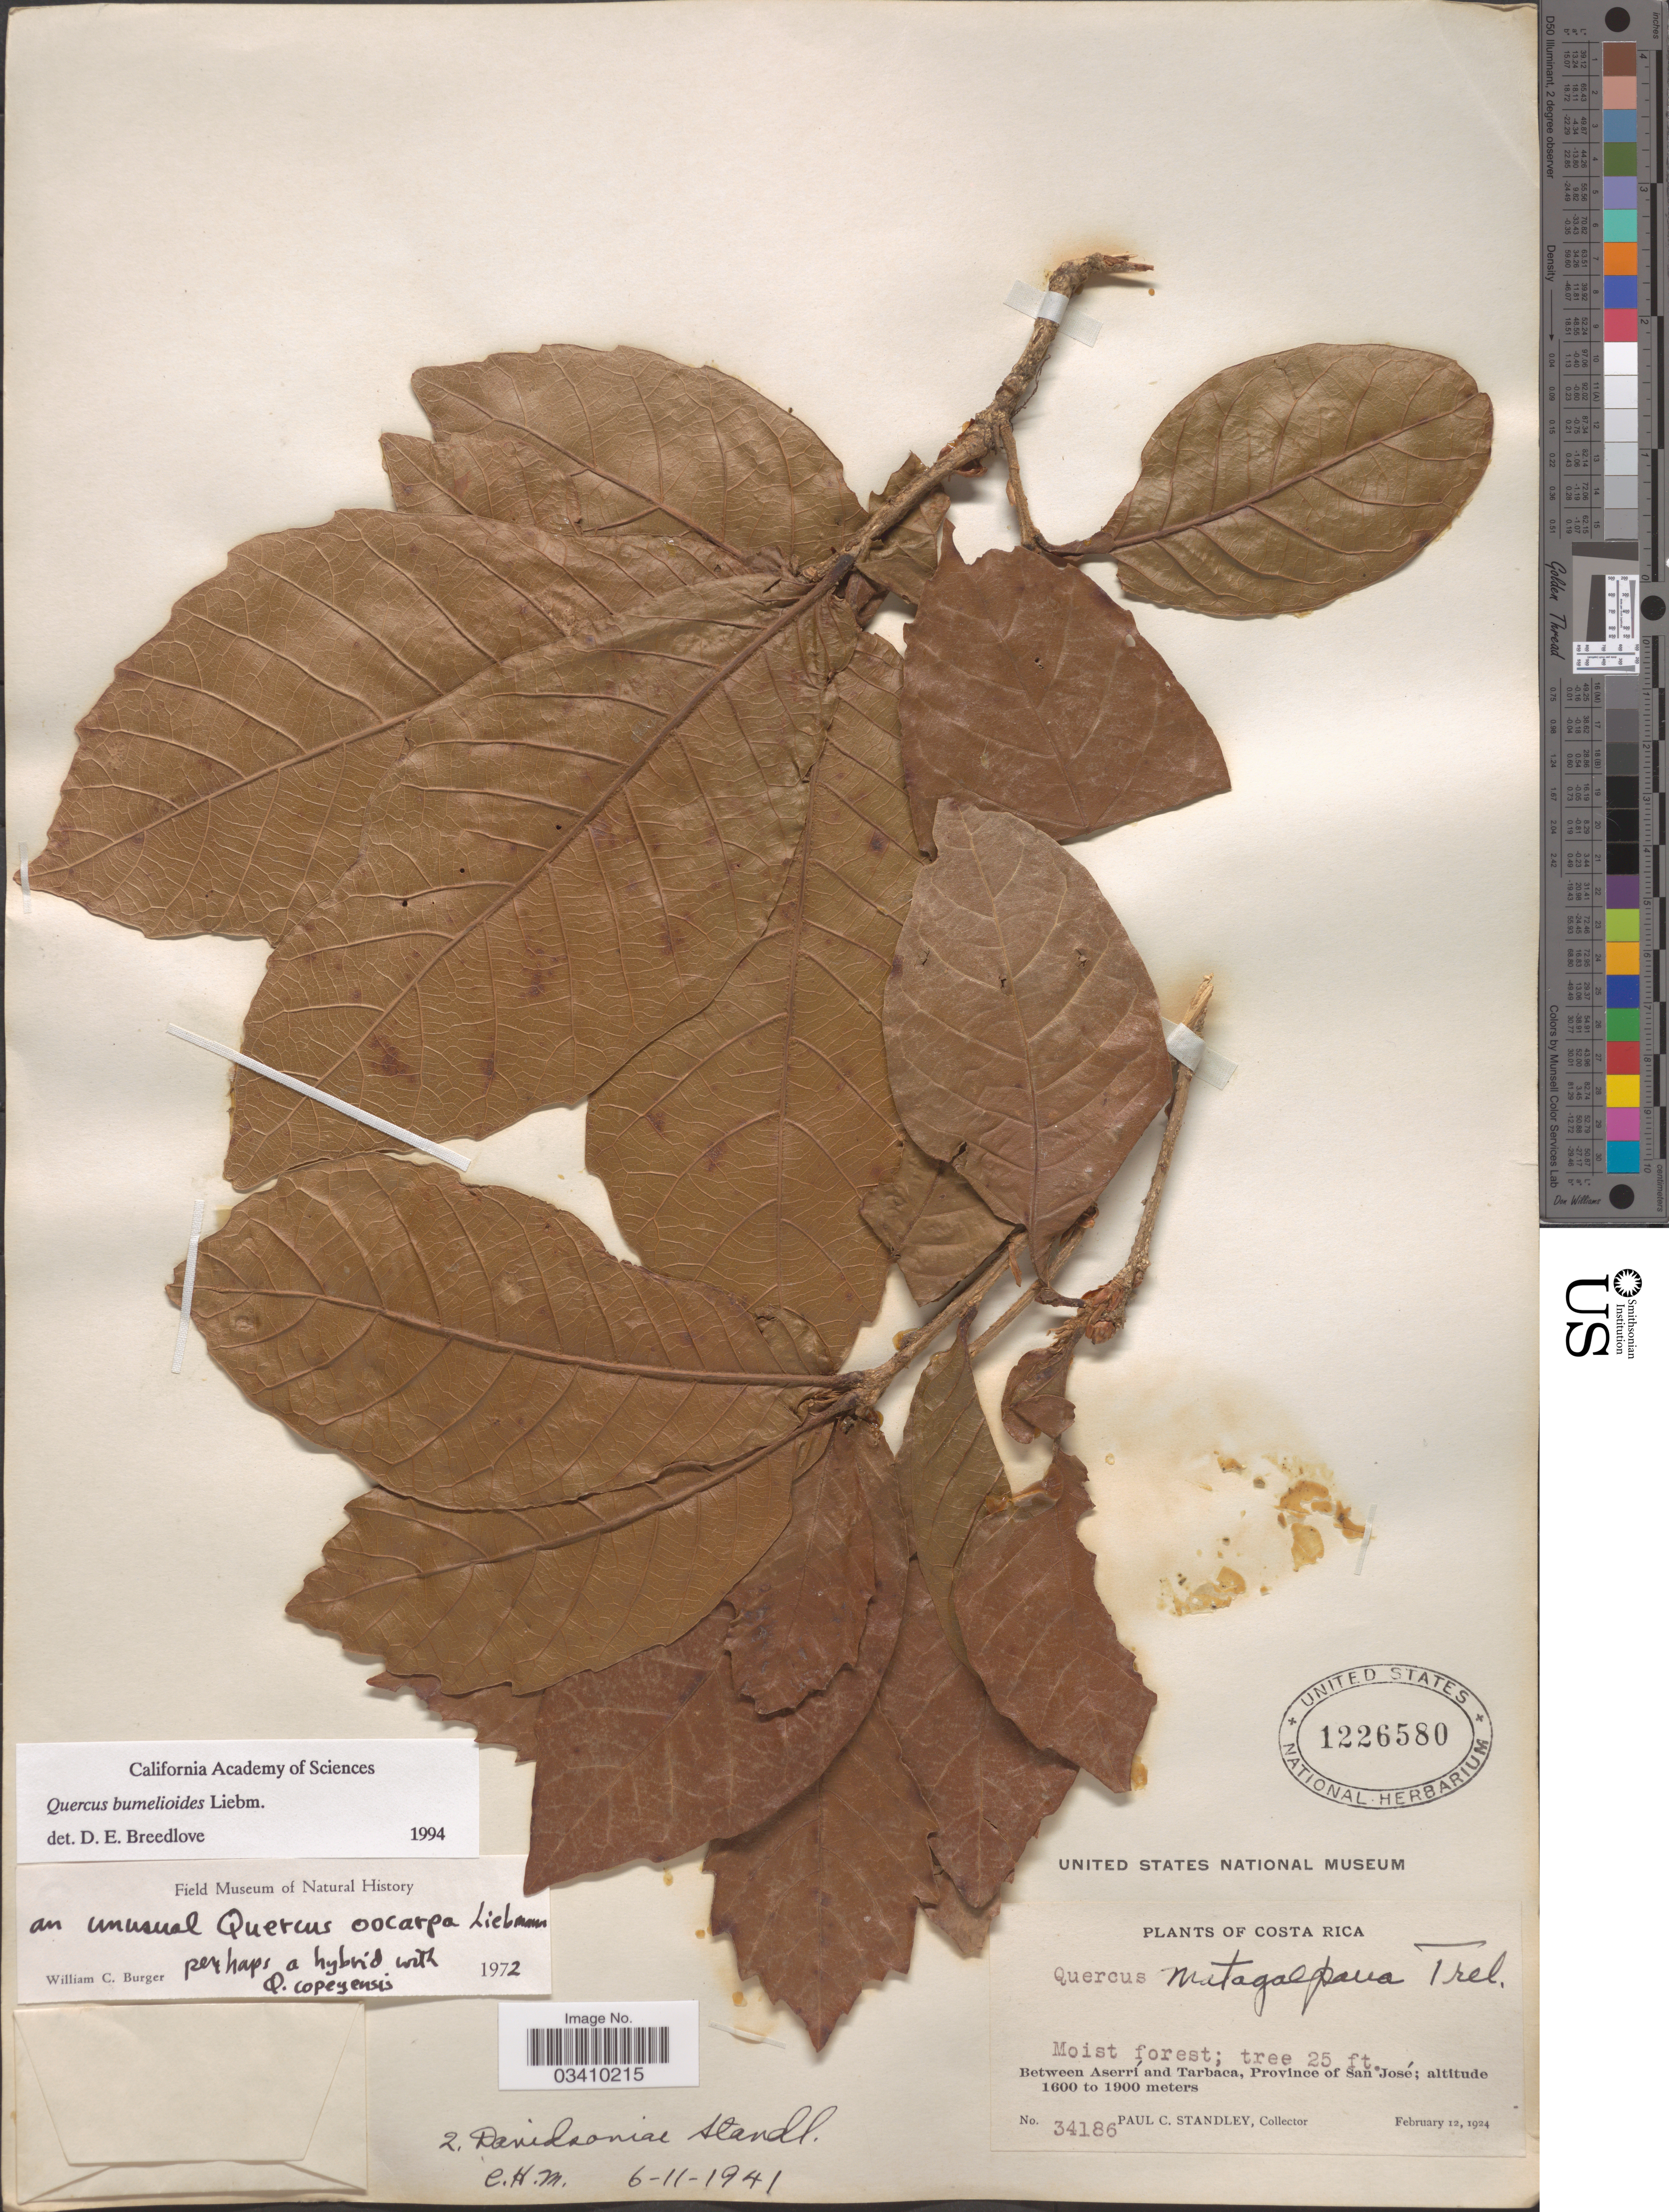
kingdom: Plantae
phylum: Tracheophyta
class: Magnoliopsida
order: Fagales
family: Fagaceae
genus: Quercus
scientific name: Quercus bumelioides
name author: Liebm.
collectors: P. C. Standley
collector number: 34186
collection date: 1924-02-12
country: Costa Rica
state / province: San José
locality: Between Aserrí and Tarbaca.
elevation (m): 1600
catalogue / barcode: US 1226580